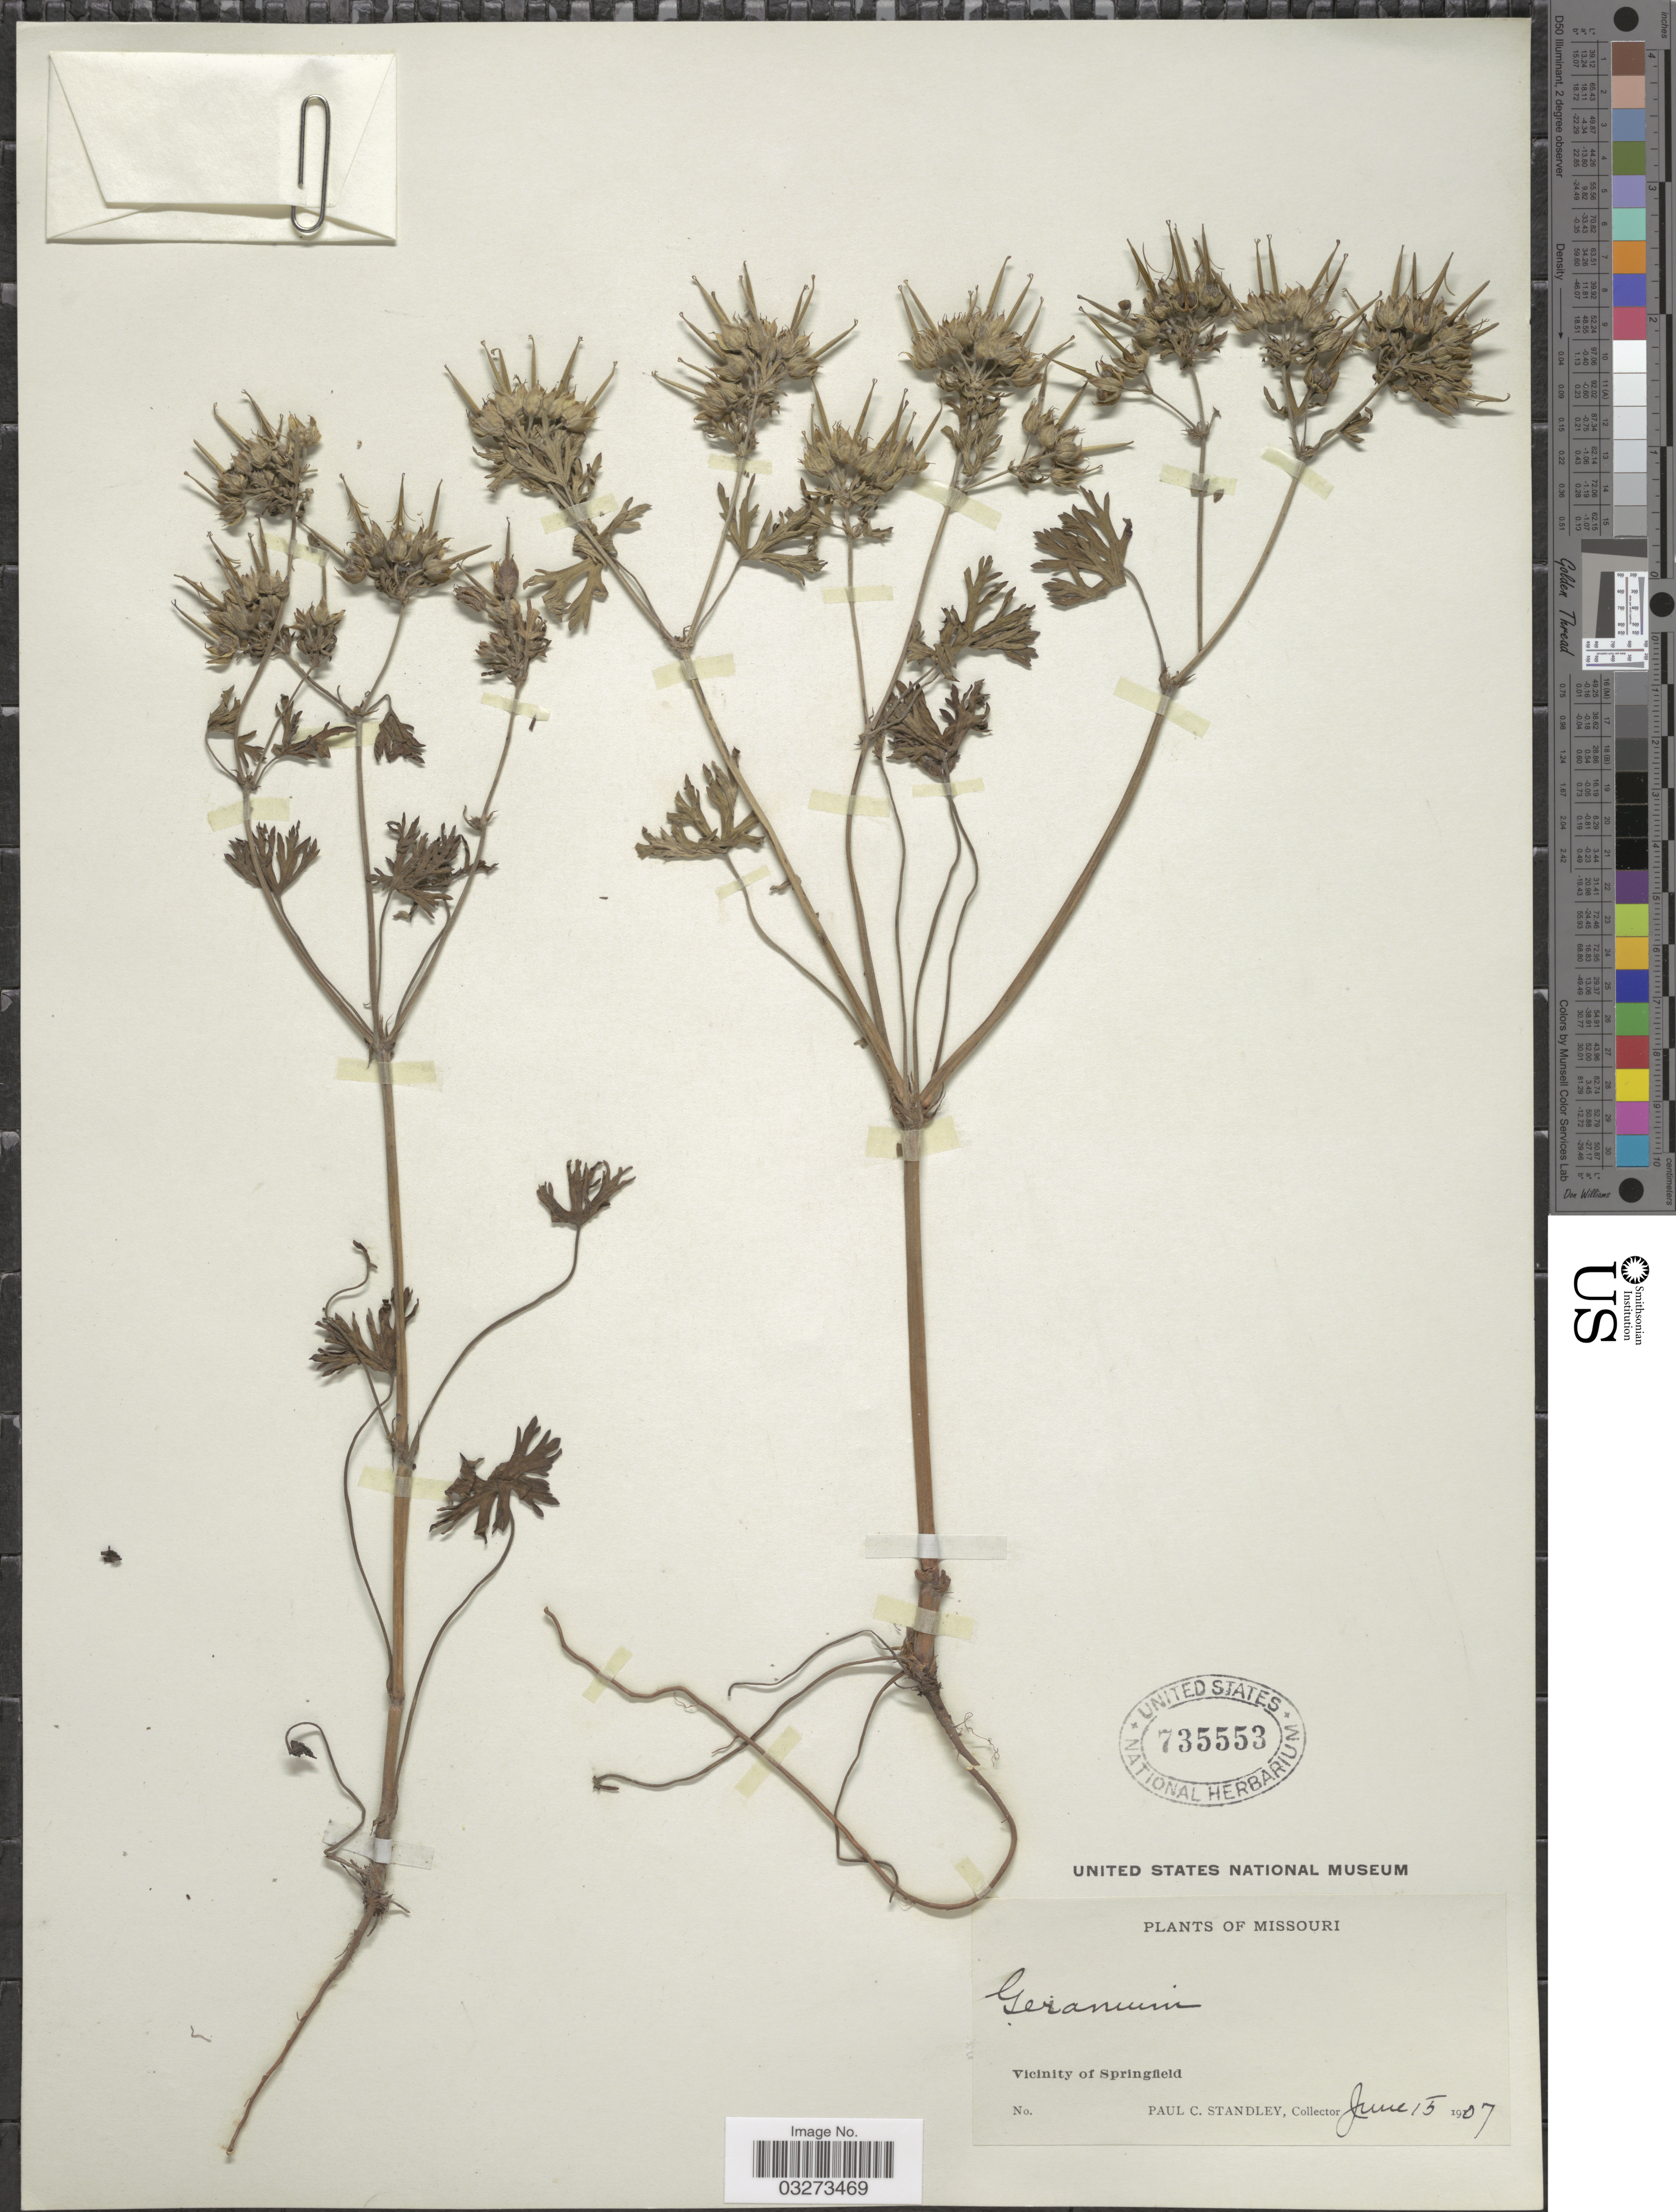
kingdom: Plantae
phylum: Tracheophyta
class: Magnoliopsida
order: Geraniales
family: Geraniaceae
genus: Geranium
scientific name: Geranium carolinianum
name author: L.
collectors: P. C. Standley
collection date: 1907-06-15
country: United States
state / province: Missouri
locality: Vicinity of Springfield.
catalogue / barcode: US 735553